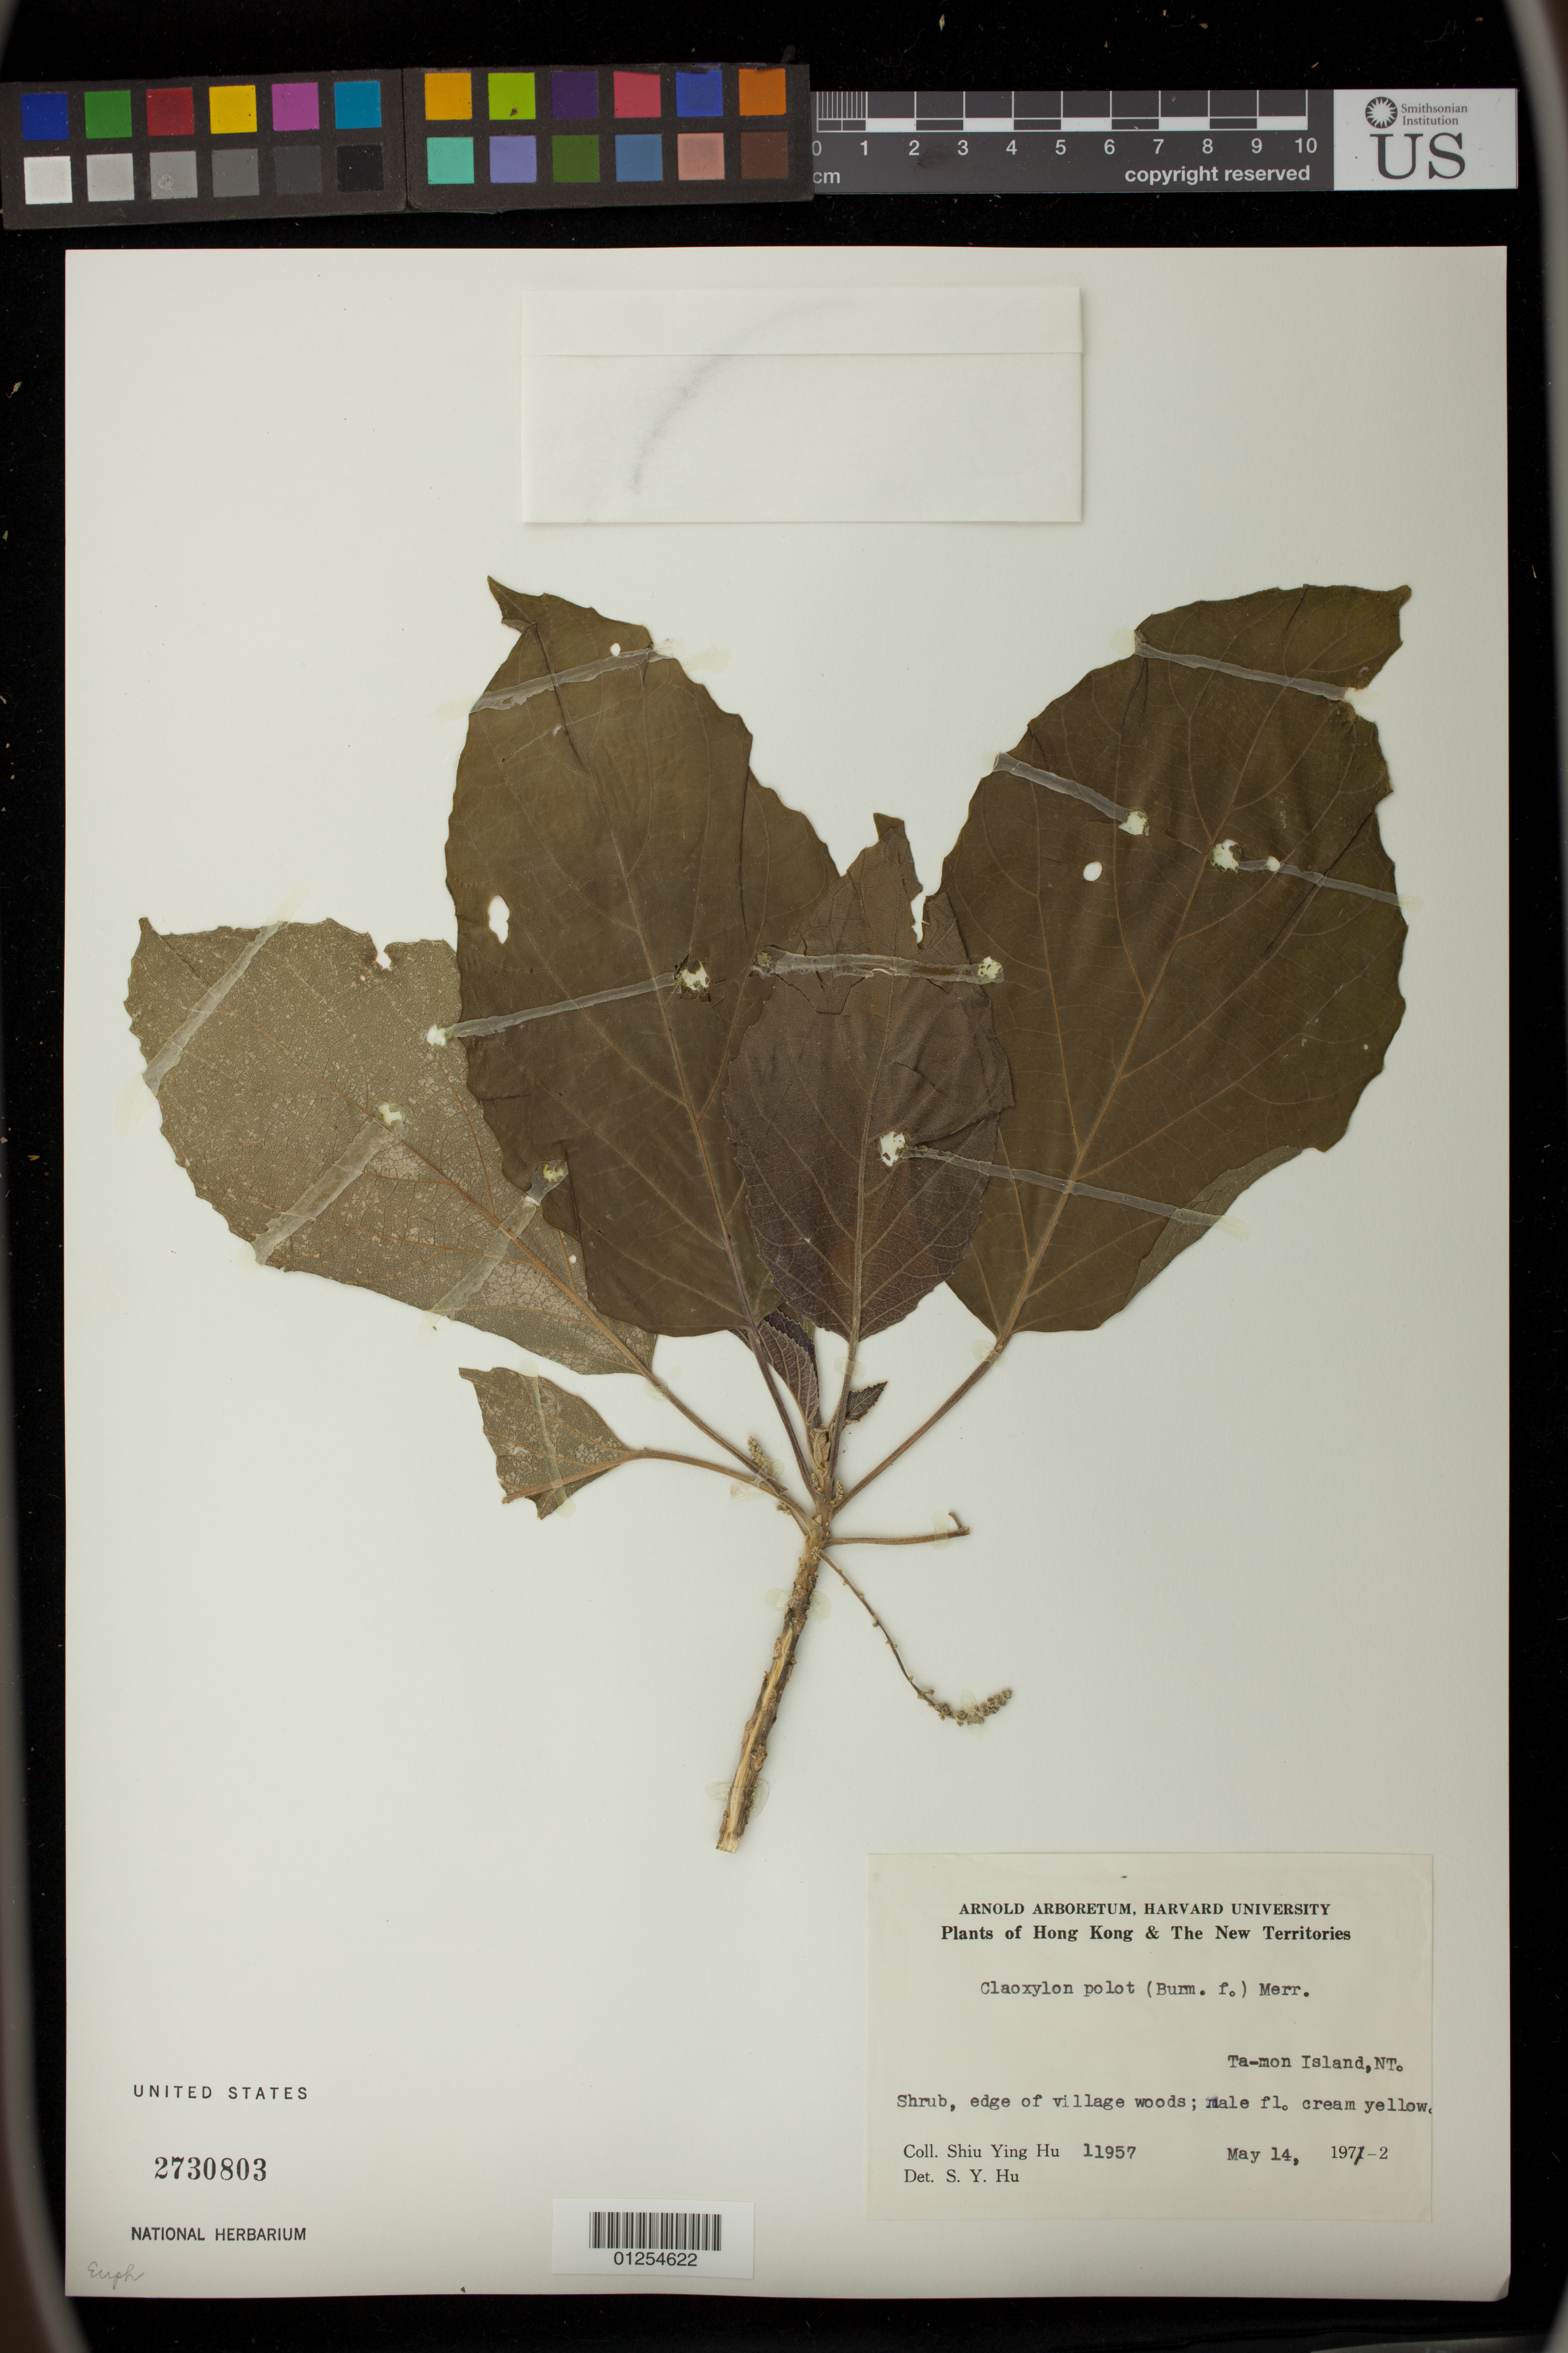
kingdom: Plantae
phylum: Tracheophyta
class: Magnoliopsida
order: Malpighiales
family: Euphorbiaceae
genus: Claoxylon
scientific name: Claoxylon polot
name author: (Burm. f.) Merr.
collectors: S. Y. Hu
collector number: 11957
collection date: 1972-05-14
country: China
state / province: Hong Kong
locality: Ta-mon Island, NT. edge of village woods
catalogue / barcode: US 2730803